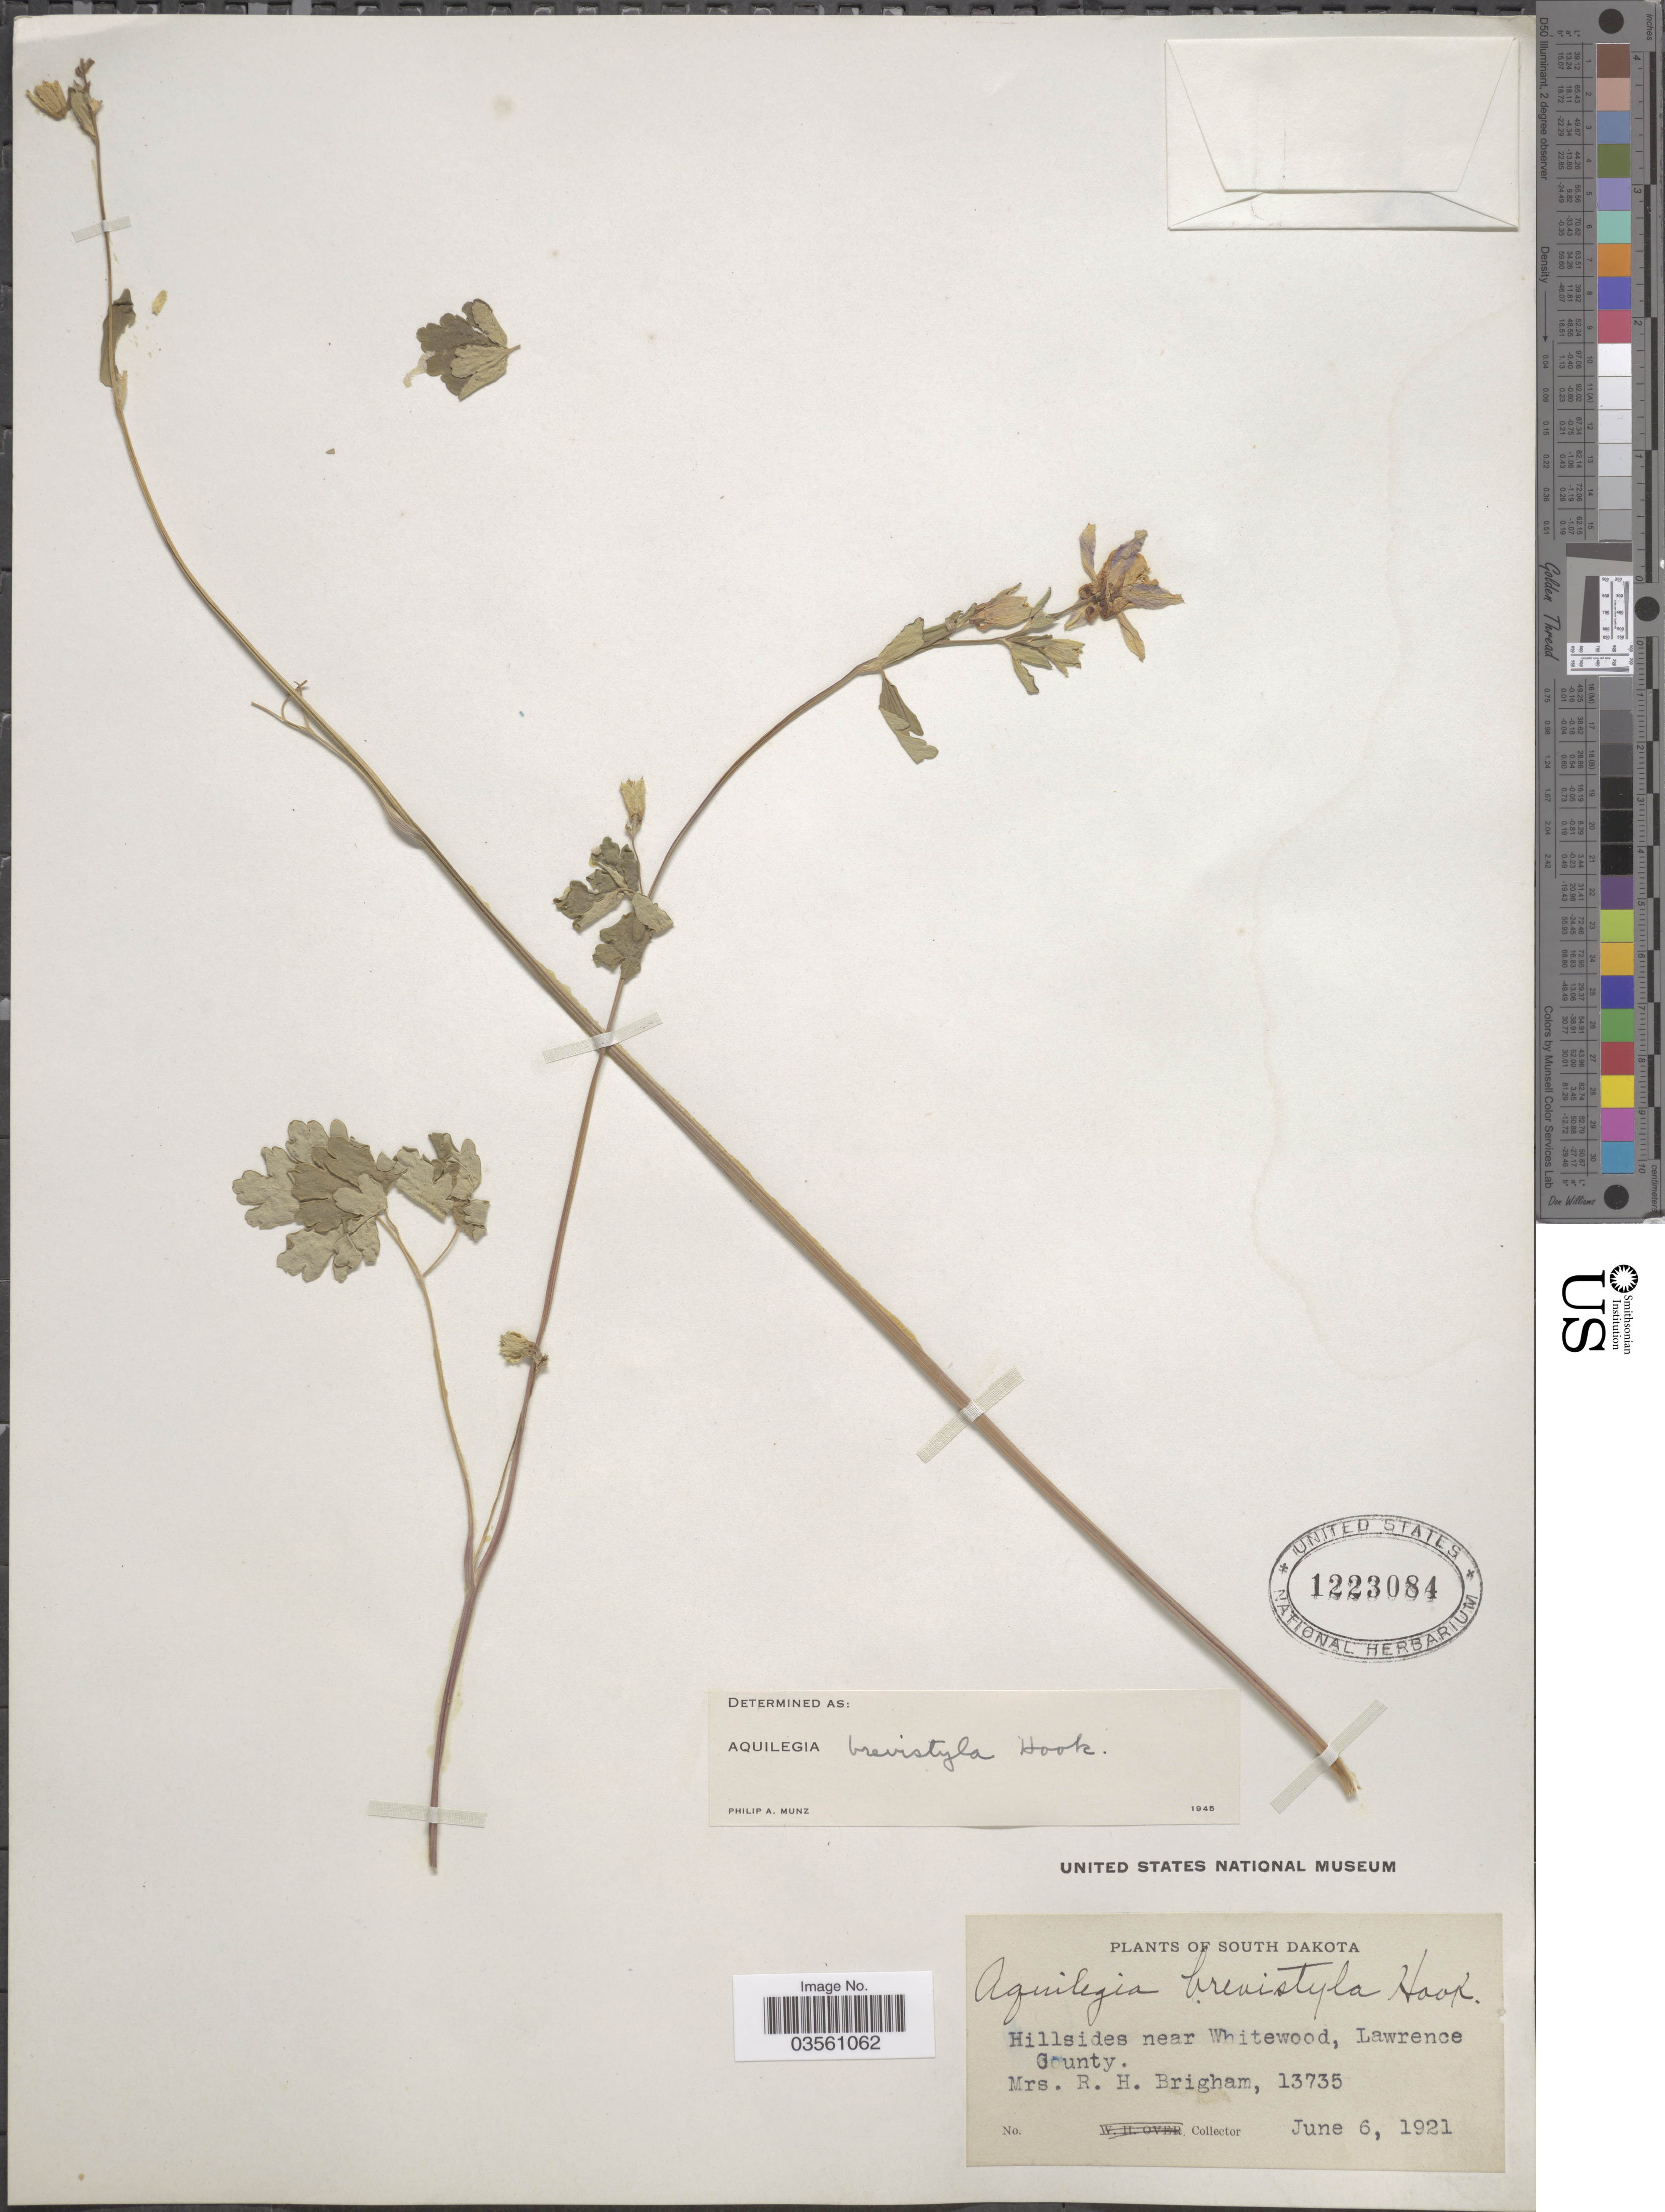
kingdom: Plantae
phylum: Tracheophyta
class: Magnoliopsida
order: Ranunculales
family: Ranunculaceae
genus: Aquilegia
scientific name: Aquilegia brevistyla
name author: Hook.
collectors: R. Brigham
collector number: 13735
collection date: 1921-06-06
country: United States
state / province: South Dakota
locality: Hillsides near Whitewood, Lawrence County.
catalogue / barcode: US 1223084